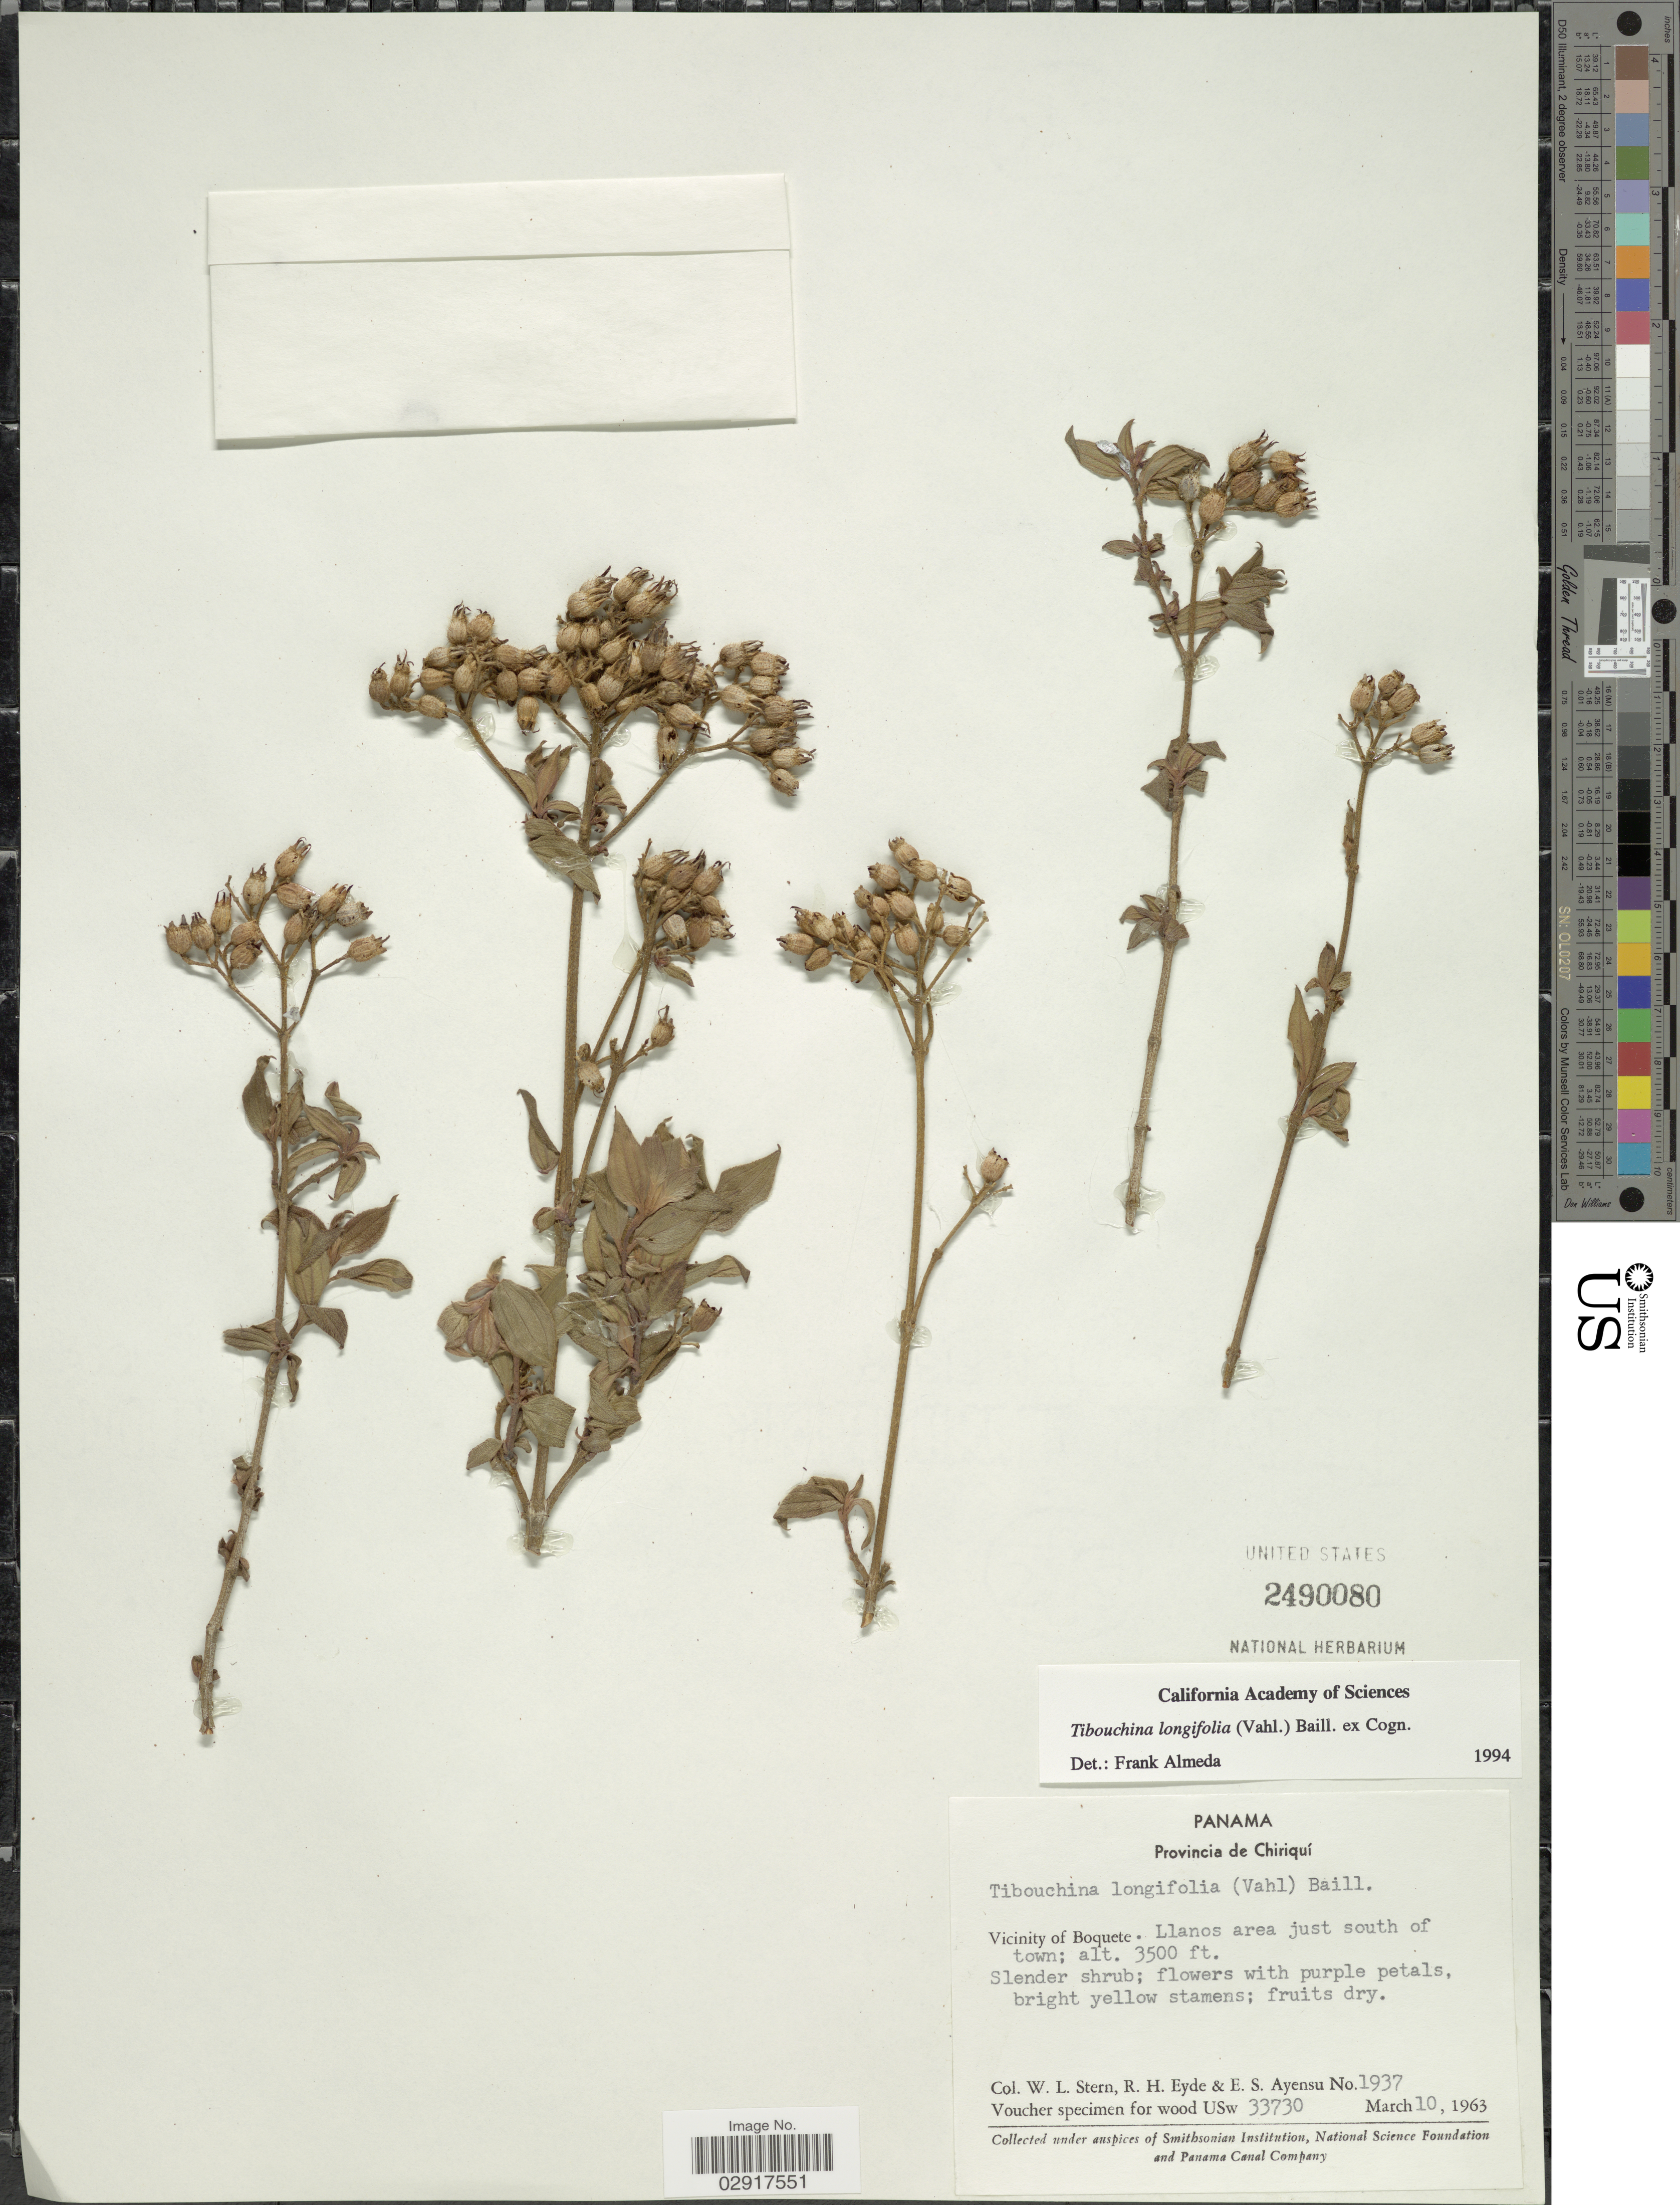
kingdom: Plantae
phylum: Tracheophyta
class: Magnoliopsida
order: Myrtales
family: Melastomataceae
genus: Chaetogastra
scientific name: Chaetogastra longifolia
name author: (Vahl) DC.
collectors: W. L. Stern, R. H. Eyde & E. S. Ayensu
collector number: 1937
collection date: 1963-03-10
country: Panama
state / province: Chiriqui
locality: Provincia de Chiriquí. Vicinity of Boquete. Llanos area just south of town.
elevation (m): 1067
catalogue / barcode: US 2490080